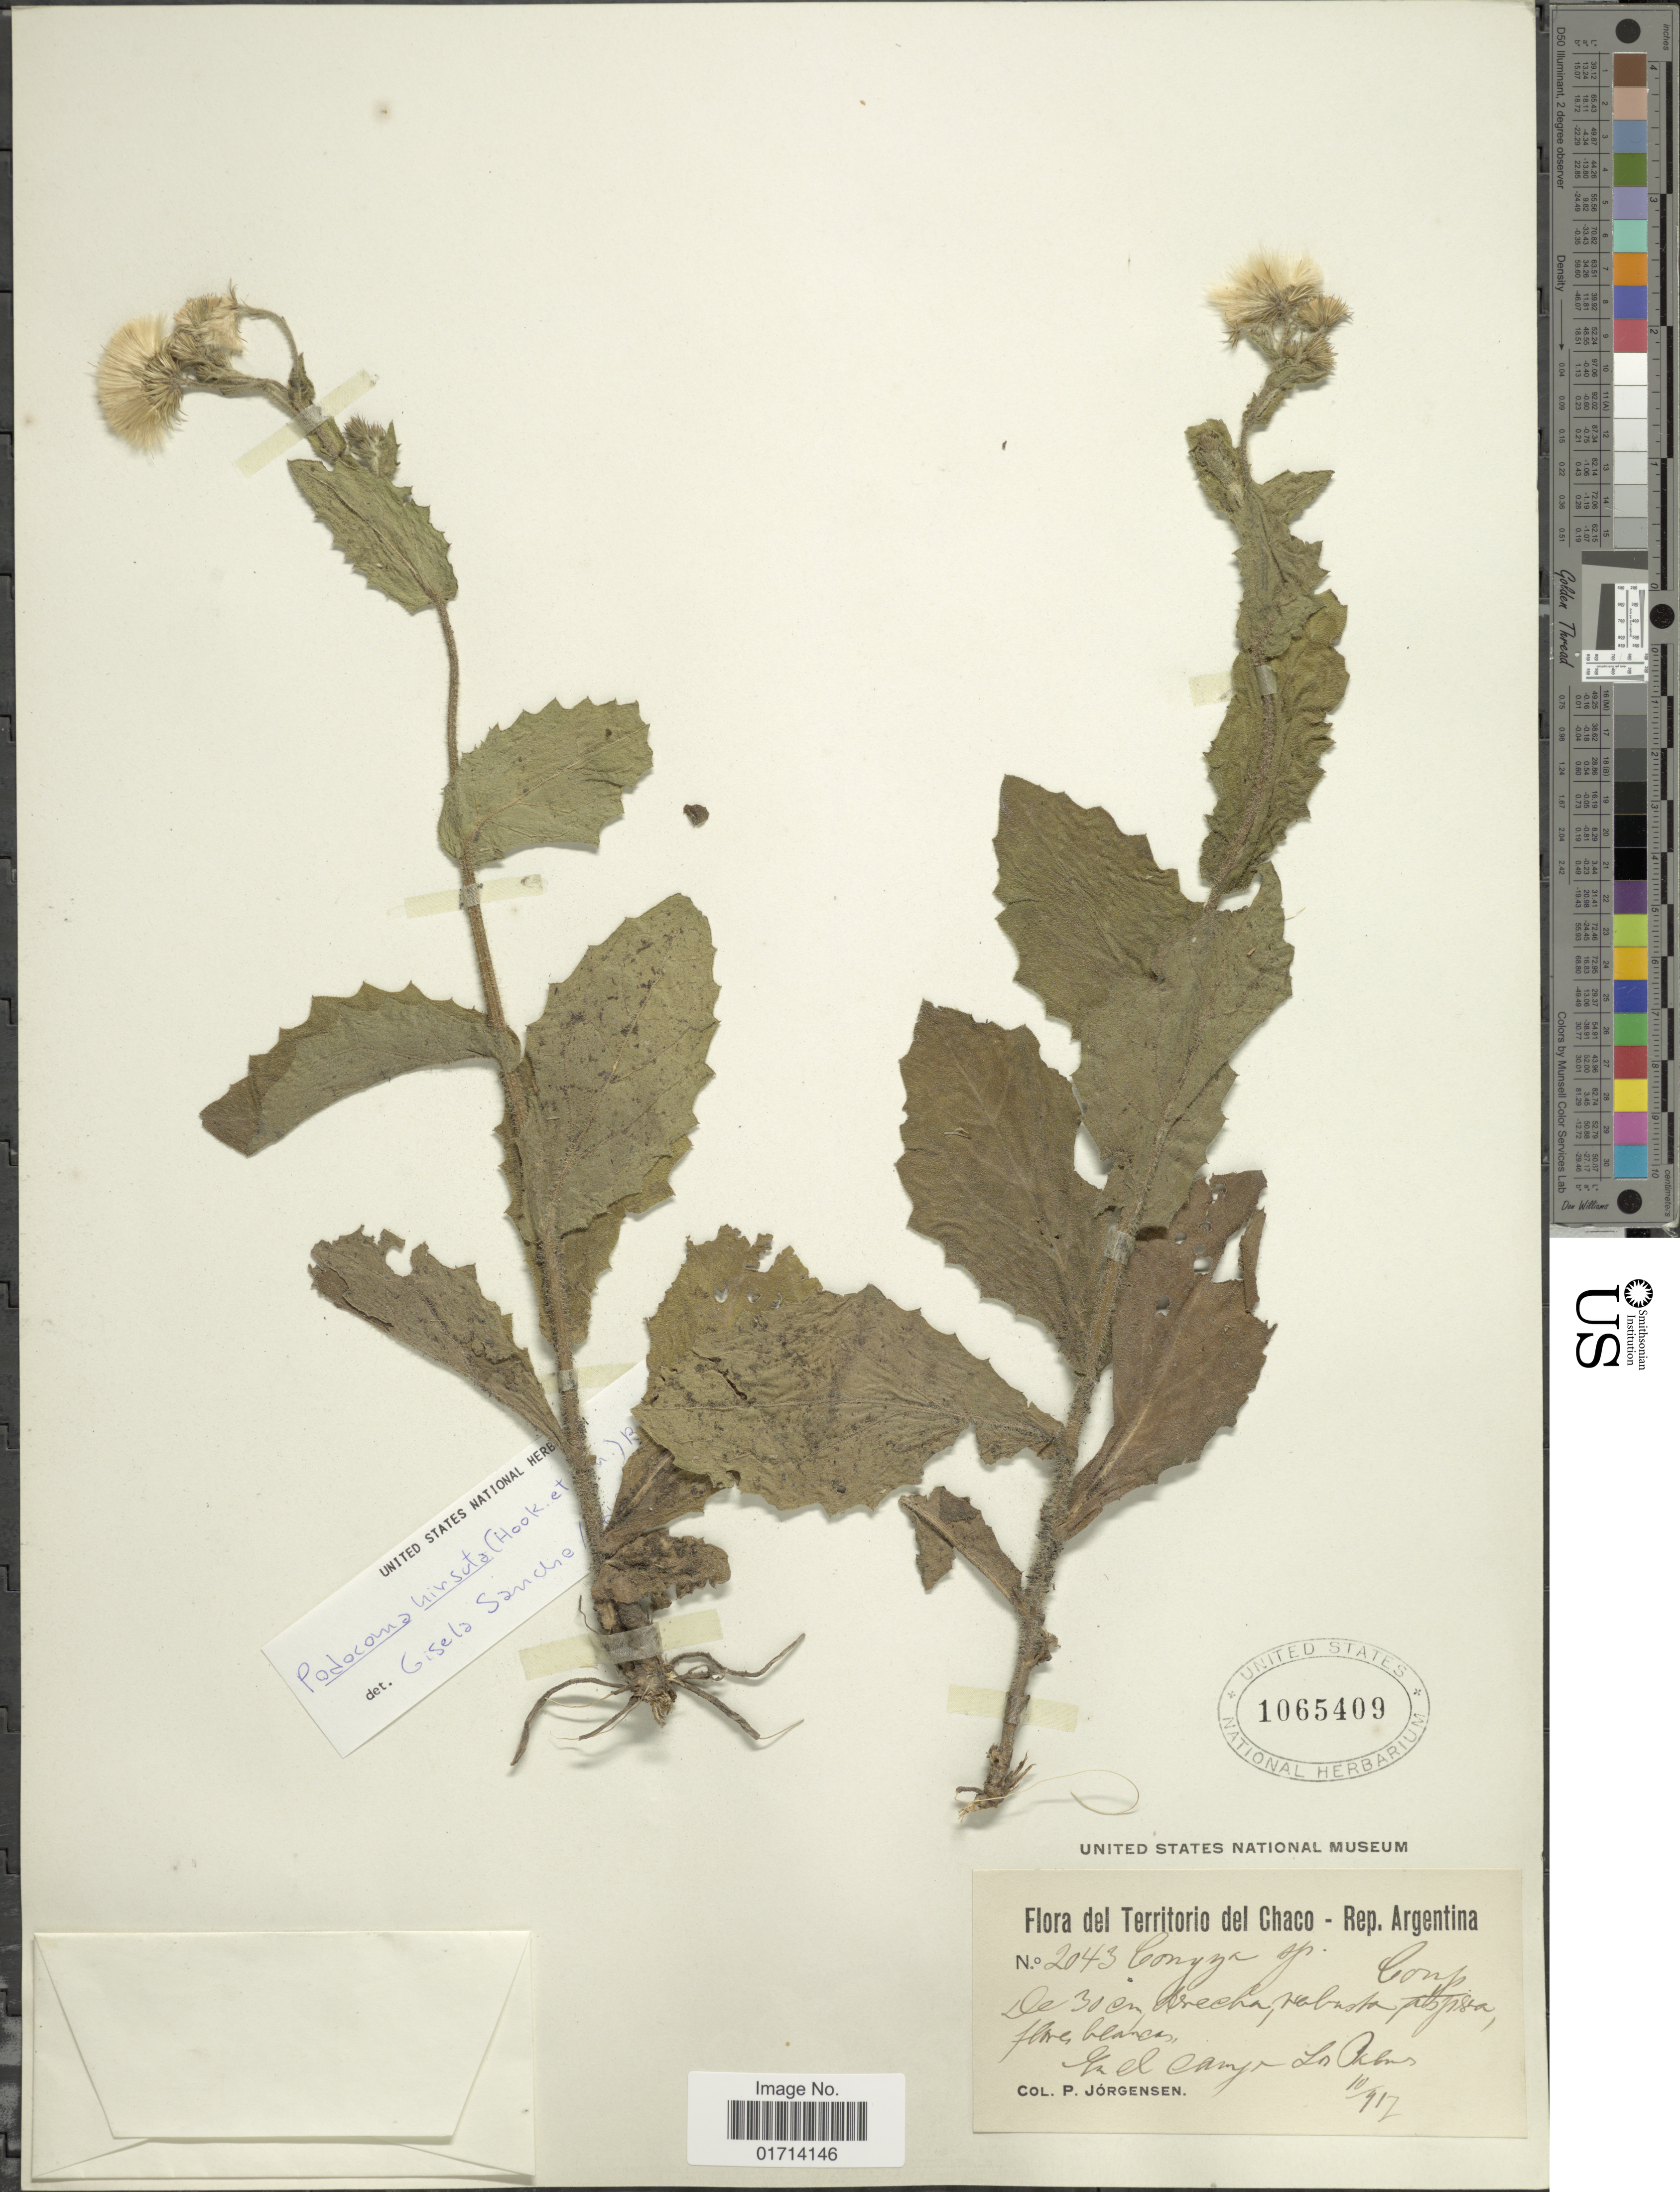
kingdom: Plantae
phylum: Tracheophyta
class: Magnoliopsida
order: Asterales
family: Asteraceae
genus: Podocoma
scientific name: Podocoma hirsuta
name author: (Hook. & Arn.) Baker in Mart.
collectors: P. Jörgensen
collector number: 2043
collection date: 1912-10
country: Argentina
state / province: Chaco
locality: Del Territoria del Chaco, Rep. Argentina, In el campo in Okbus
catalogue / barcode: US 1065409